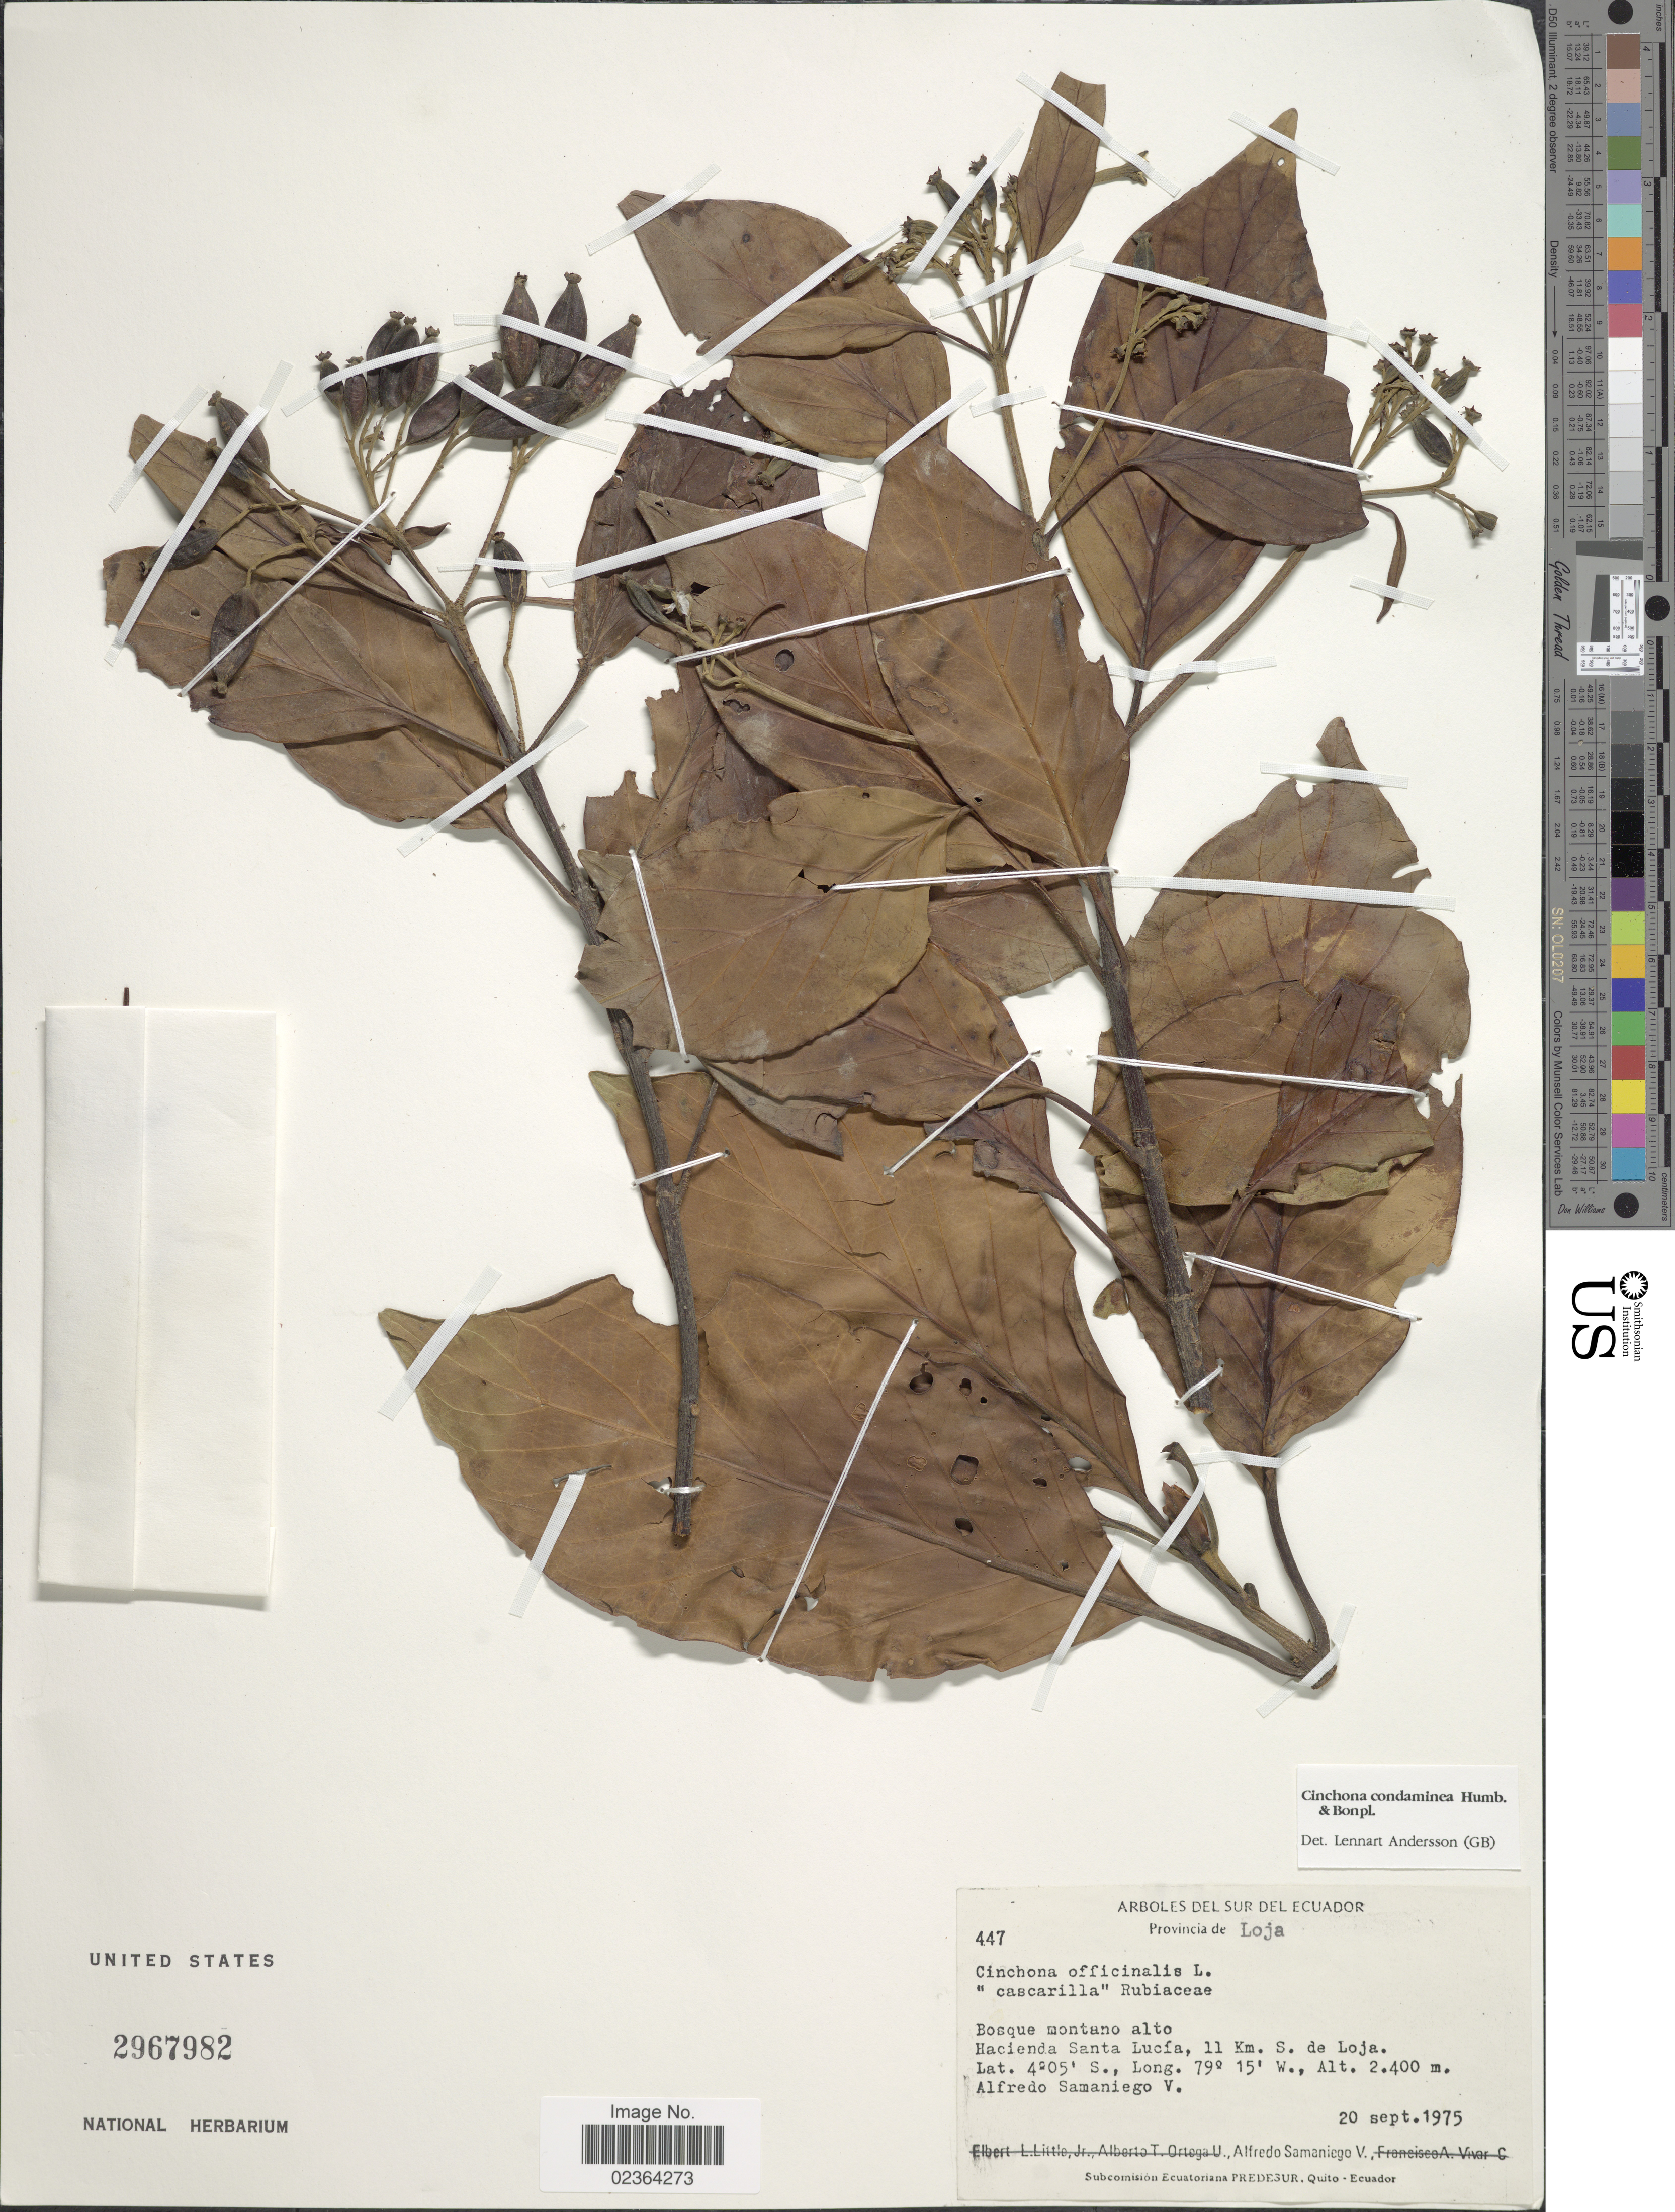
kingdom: Plantae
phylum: Tracheophyta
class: Magnoliopsida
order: Gentianales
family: Rubiaceae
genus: Cinchona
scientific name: Cinchona condaminea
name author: Humb. & Bonpl.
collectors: A. V. Samaniego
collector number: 447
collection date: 1975-09-20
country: Ecuador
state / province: Loja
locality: Hacienda Santa Lucia, 11 km. S de Loja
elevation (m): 2400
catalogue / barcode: US 2967982